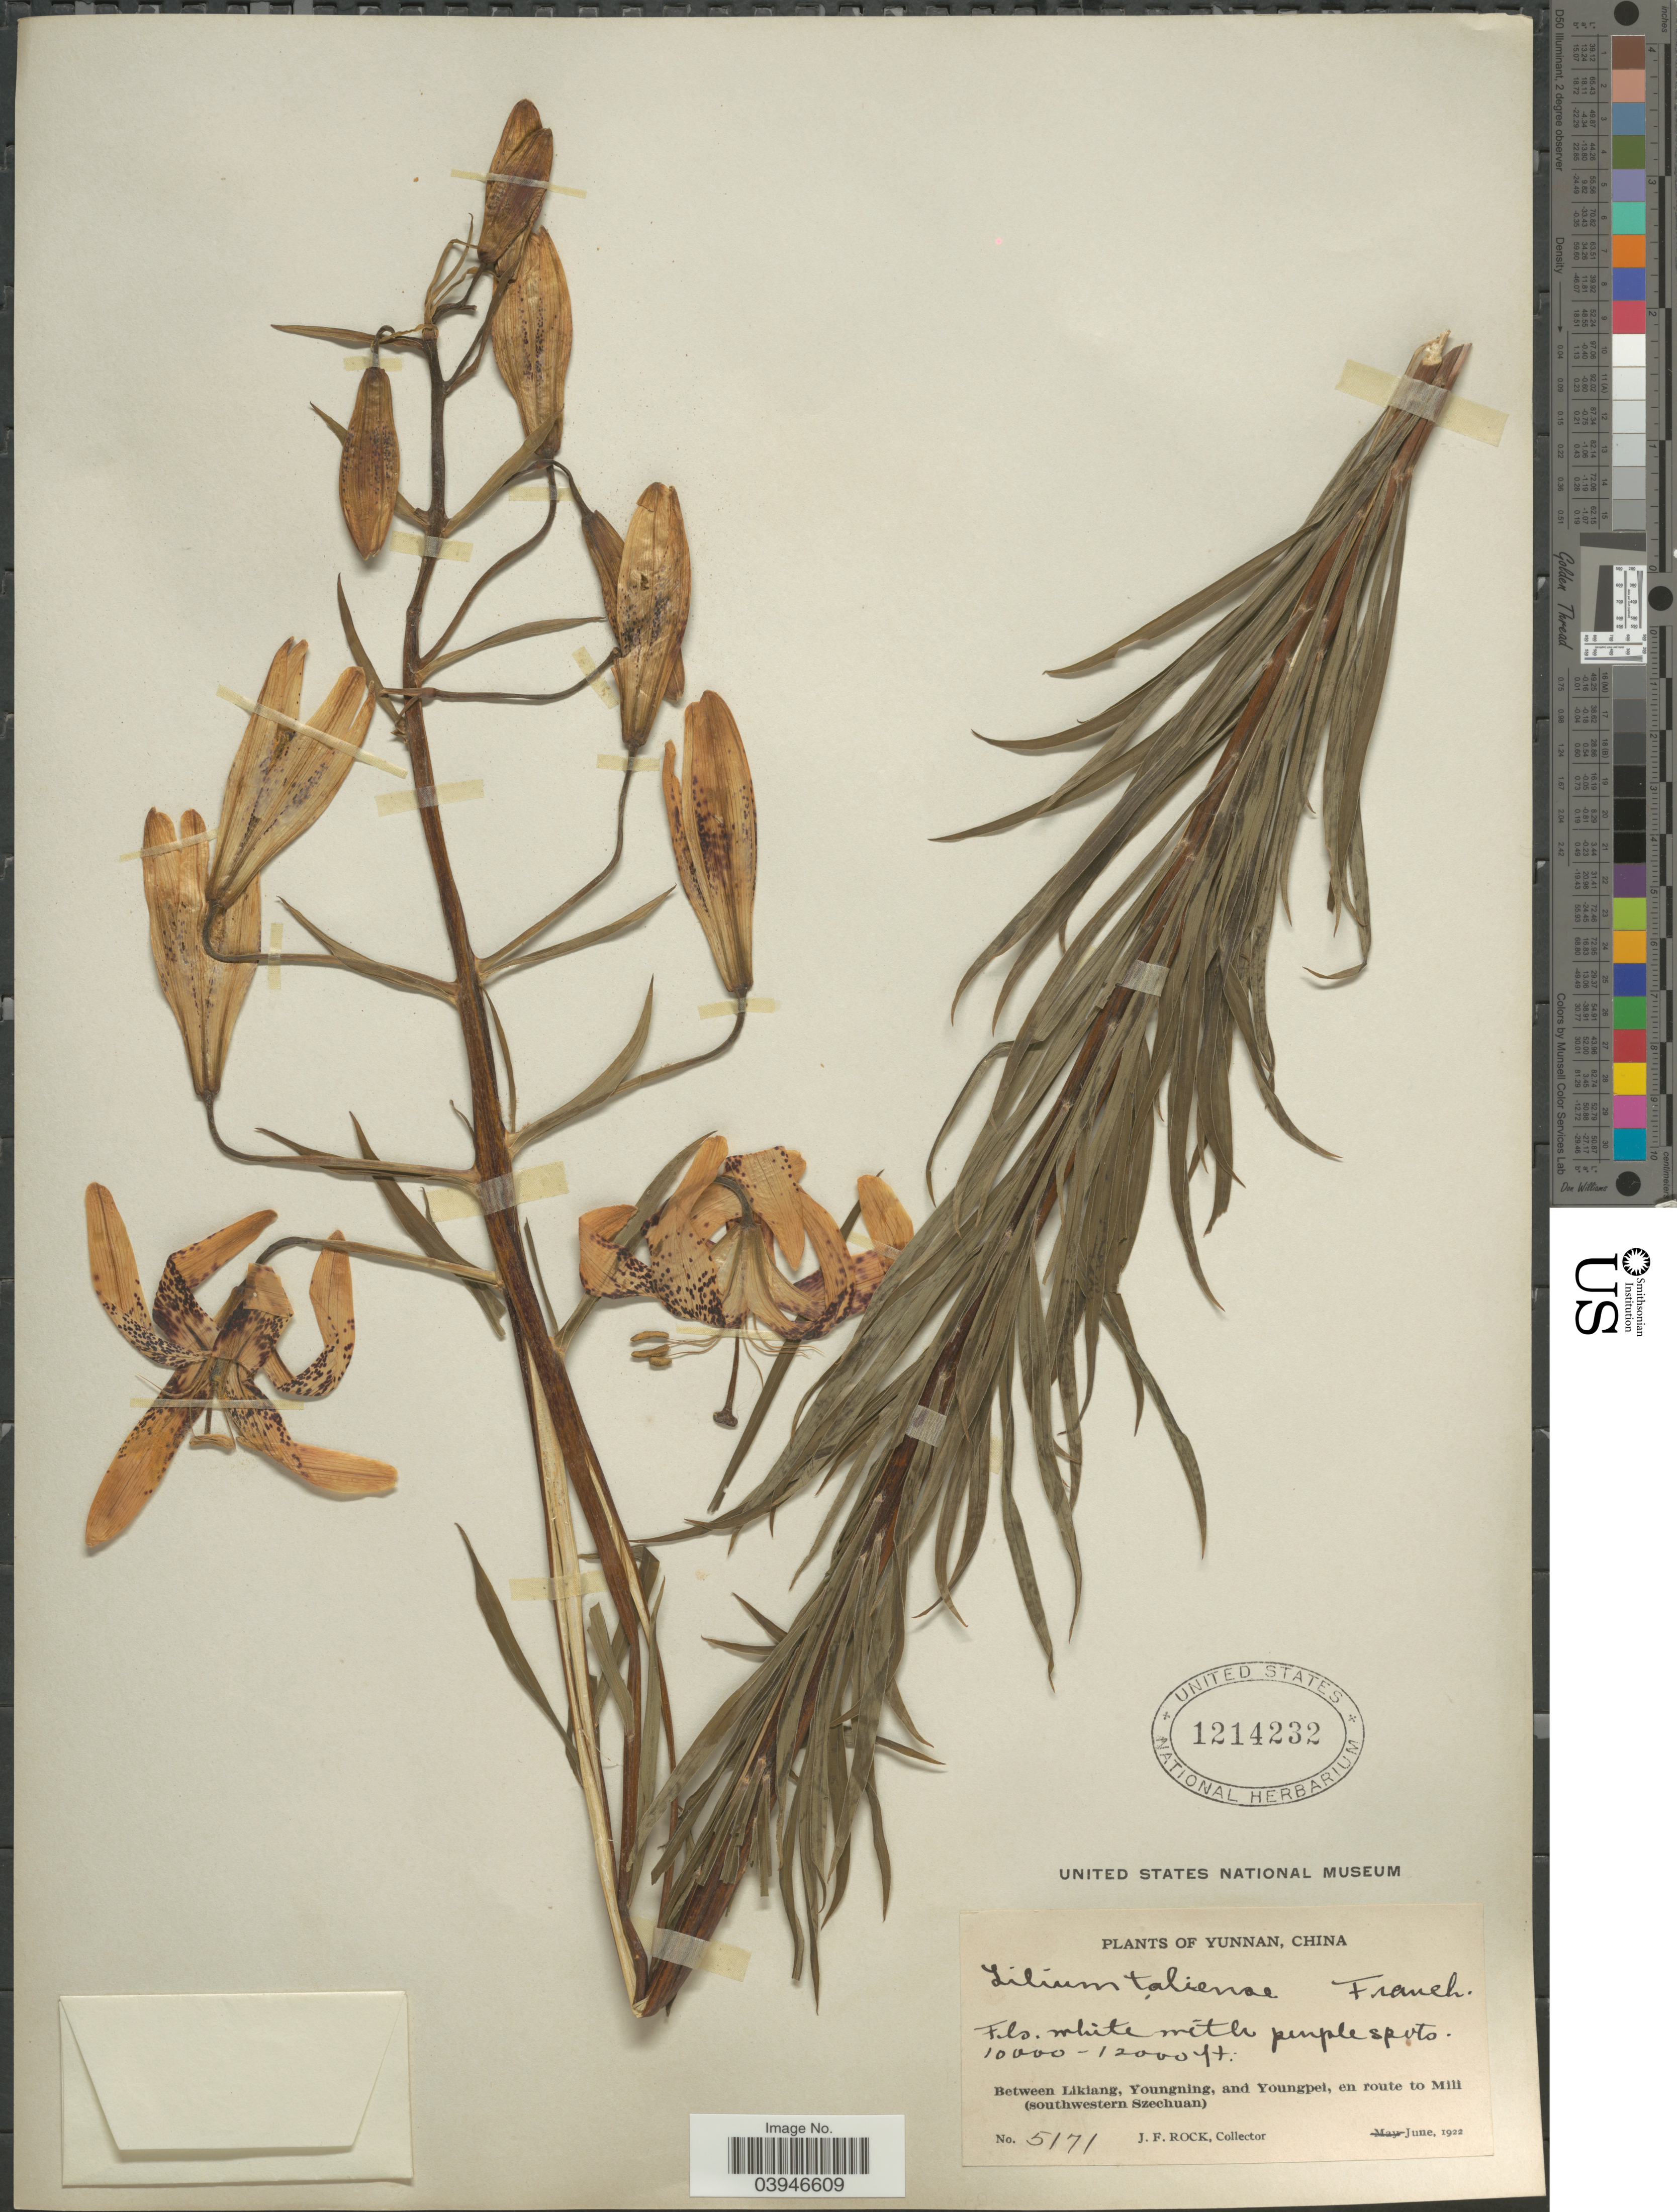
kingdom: Plantae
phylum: Tracheophyta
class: Liliopsida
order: Liliales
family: Liliaceae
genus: Lilium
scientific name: Lilium taliense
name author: Franch.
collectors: J. Rock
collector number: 5171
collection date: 1922-06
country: China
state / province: Yunnan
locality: Between Likiang, Youngning, and Youngpei, en route to Mili (southwestern Szechuan).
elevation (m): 3048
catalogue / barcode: US 1214232